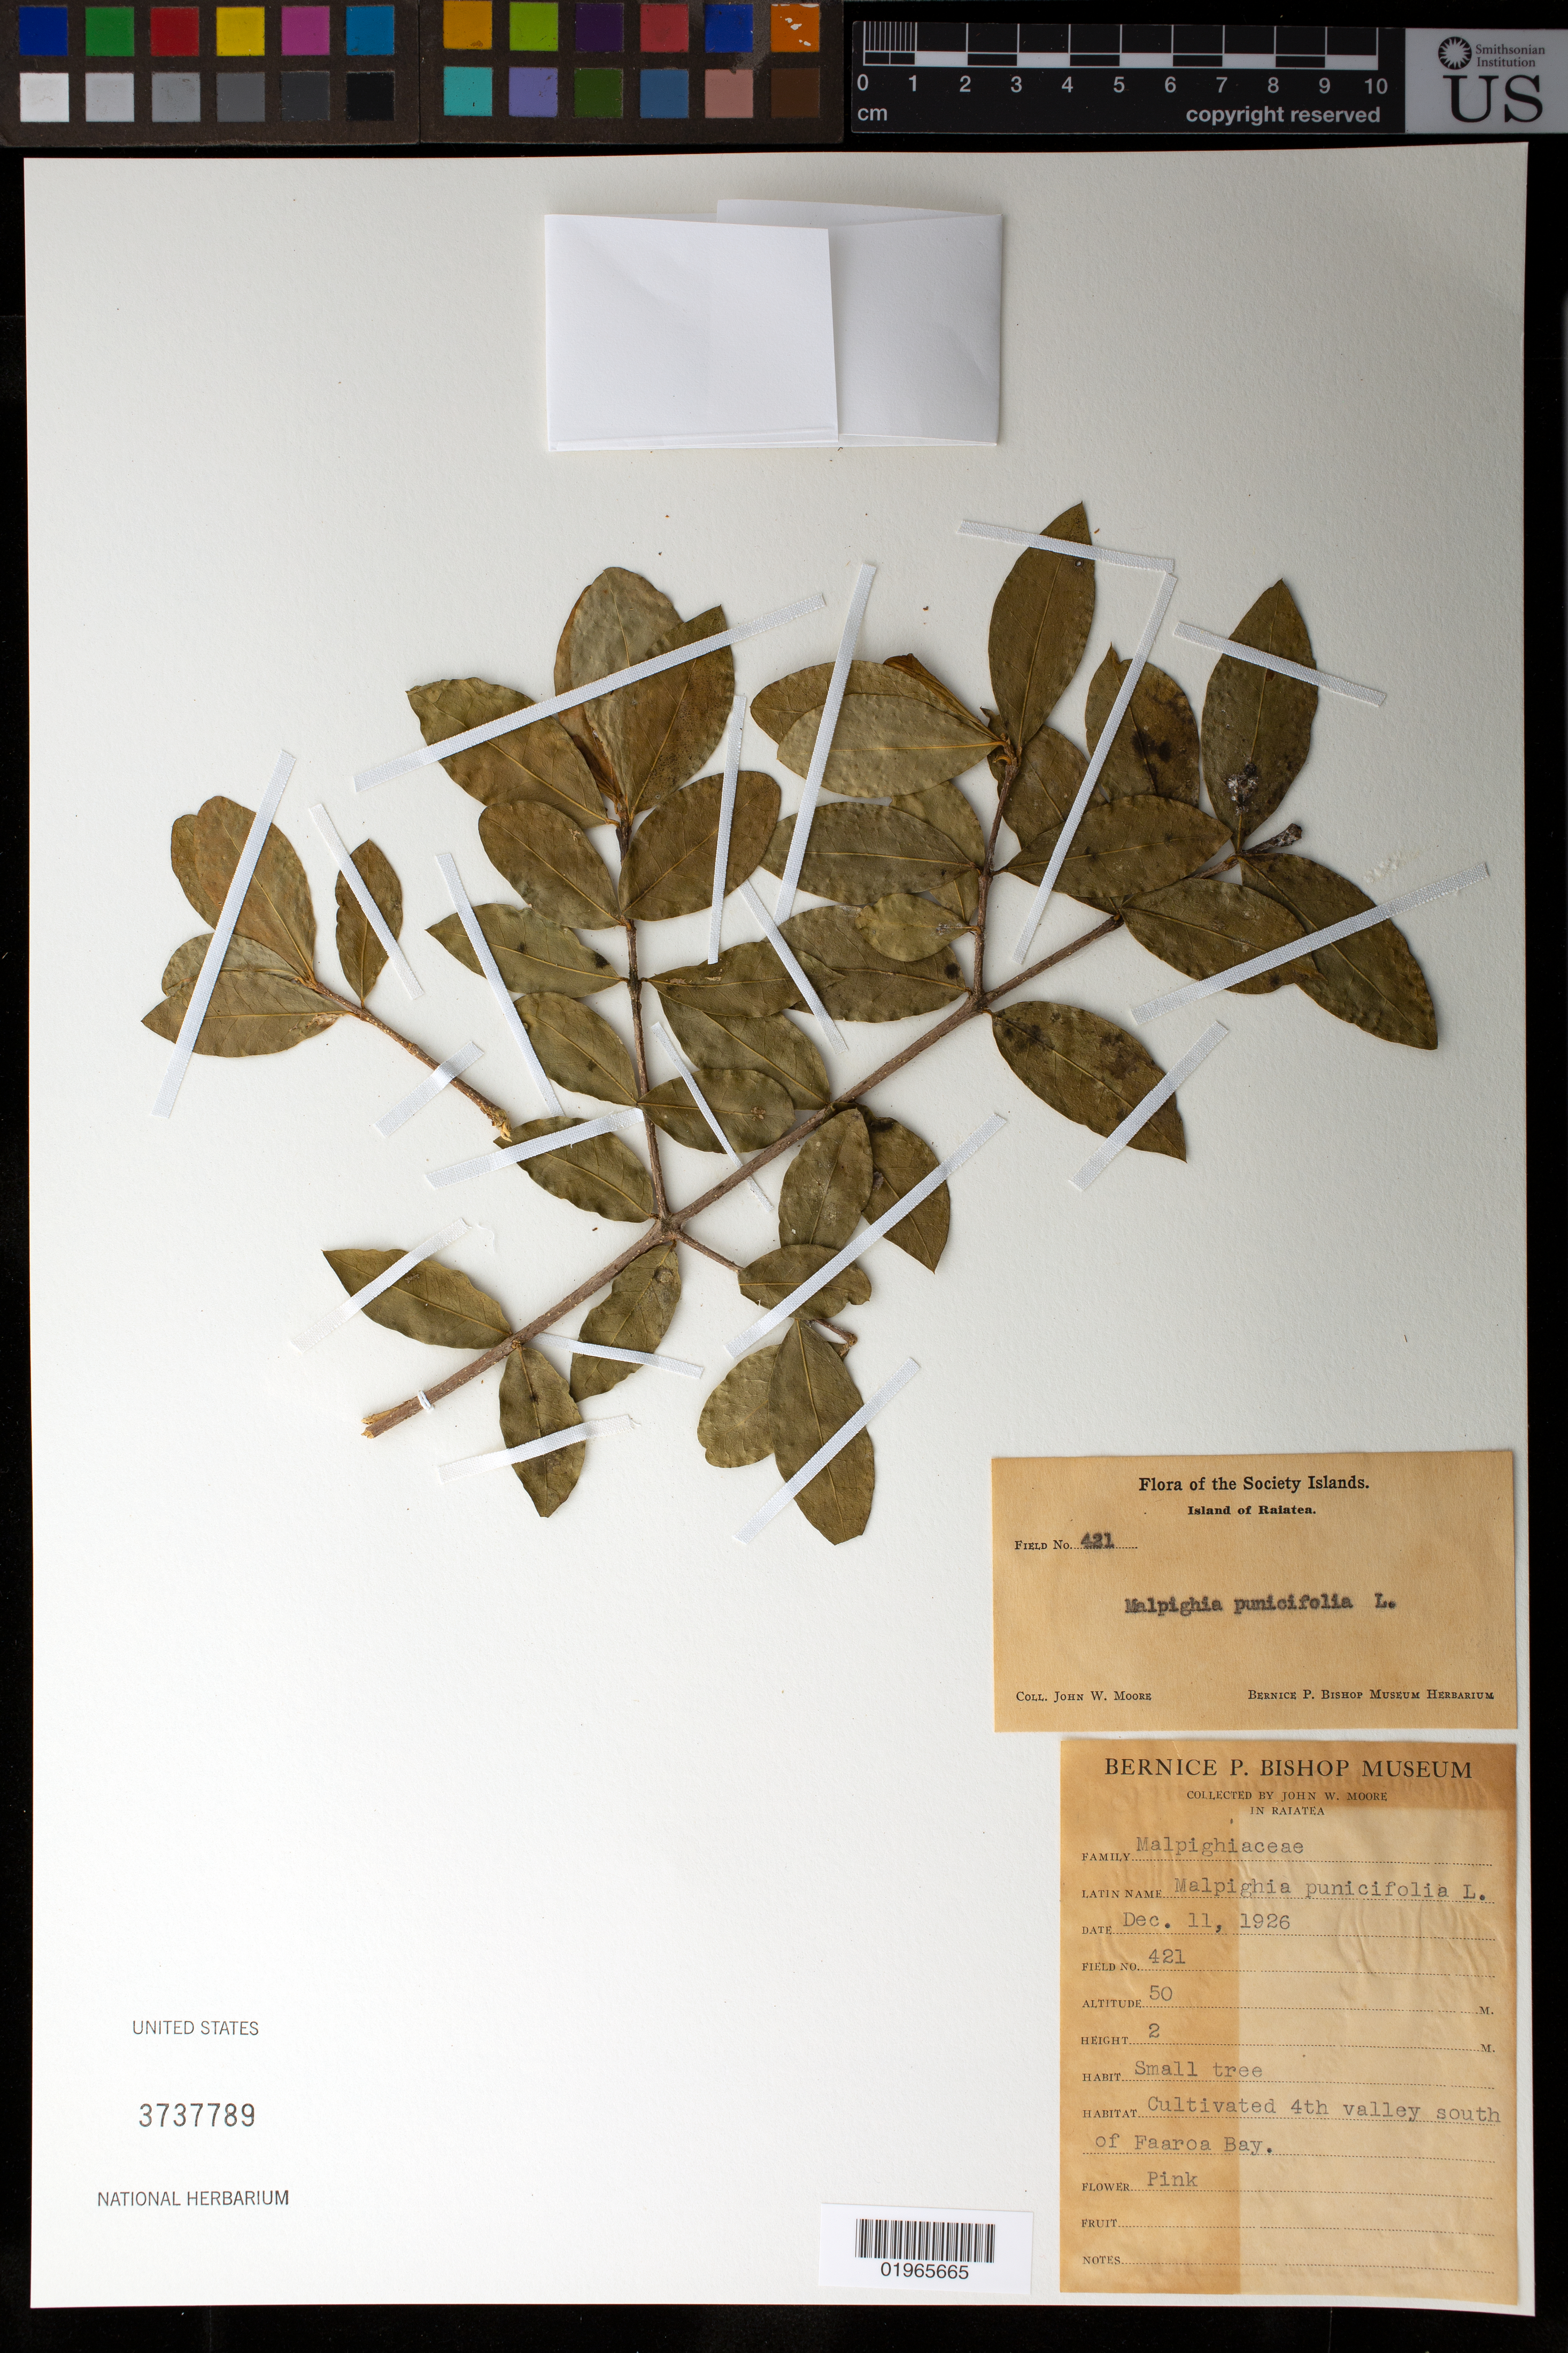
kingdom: Plantae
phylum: Tracheophyta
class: Magnoliopsida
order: Malpighiales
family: Malpighiaceae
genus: Malpighia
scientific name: Malpighia glabra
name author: L.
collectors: J. Moore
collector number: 421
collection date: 1926-12-11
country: French Polynesia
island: Raiatea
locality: Island of Raiatea, 4th valley south of Faaroa Bay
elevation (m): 50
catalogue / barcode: US 3737789